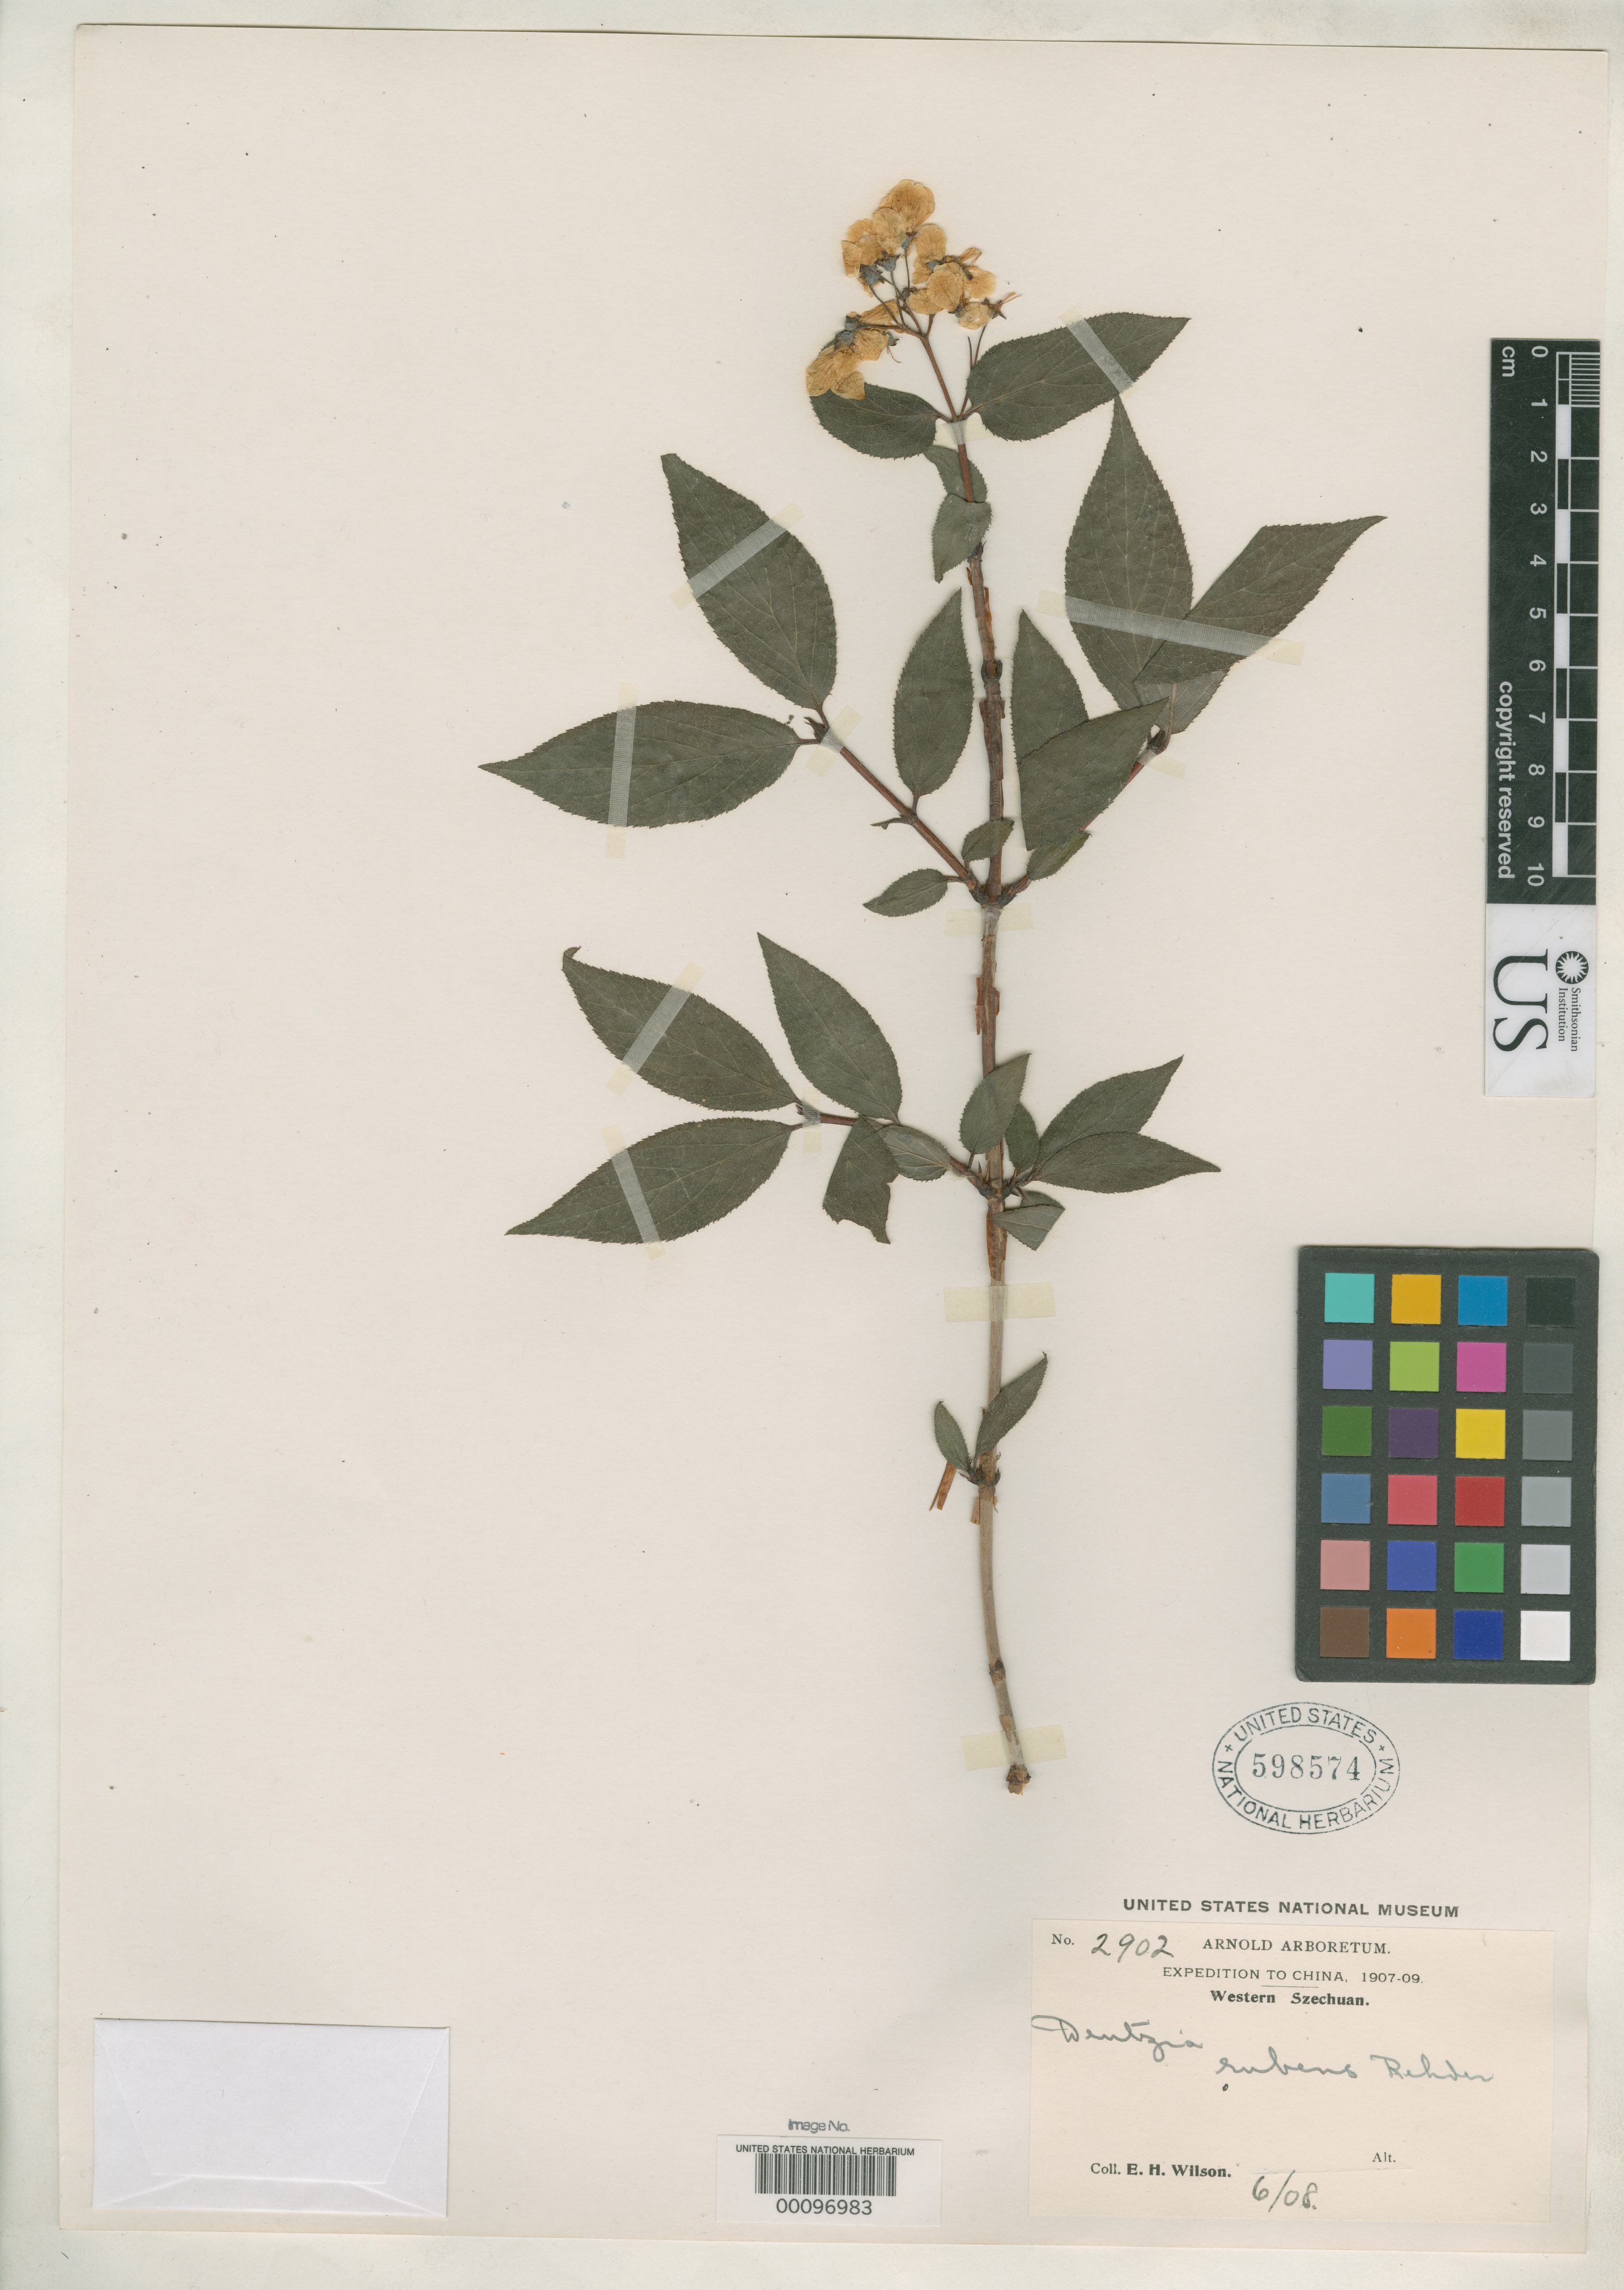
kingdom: Plantae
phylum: Tracheophyta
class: Magnoliopsida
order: Cornales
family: Hydrangeaceae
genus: Deutzia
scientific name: Deutzia rubens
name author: Rehder in Sarg.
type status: Isotype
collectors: E. H. Wilson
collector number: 2902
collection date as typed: Jun 1908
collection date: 1908-06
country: China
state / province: Sichuan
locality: Pan-lan-shan, W of Kuan Hsien.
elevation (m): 2100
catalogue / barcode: US 598574